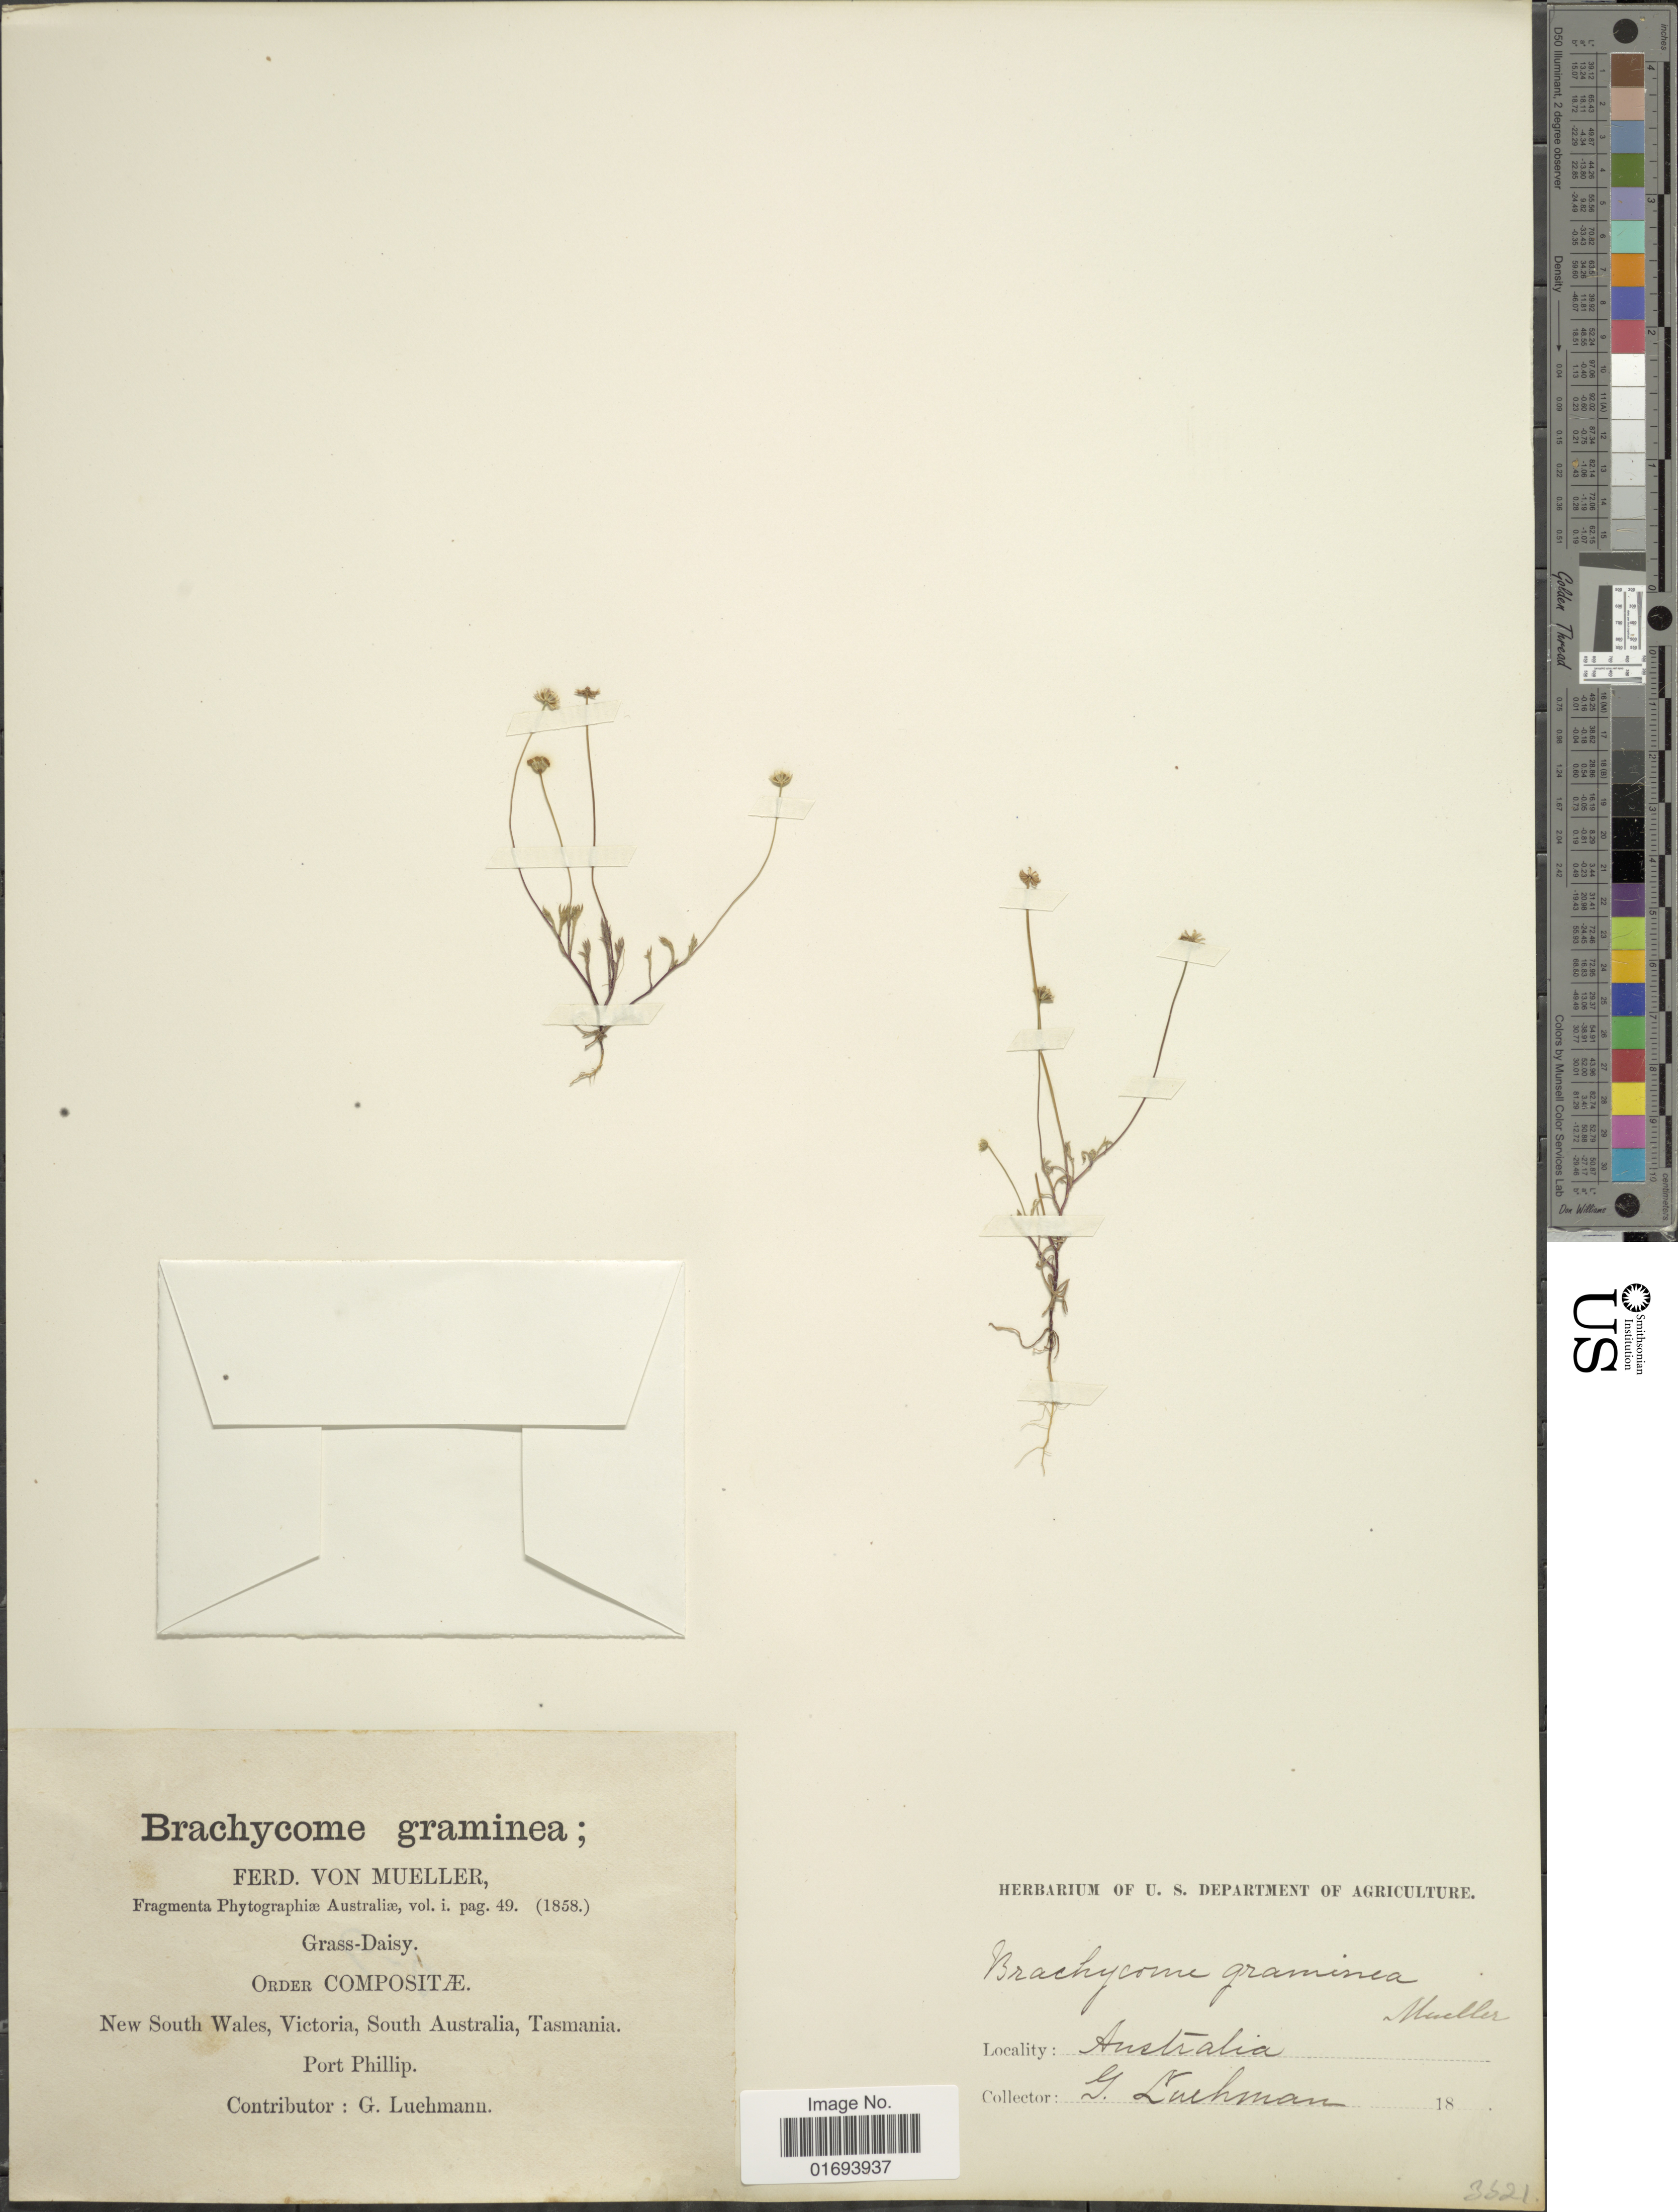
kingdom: Plantae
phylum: Tracheophyta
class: Magnoliopsida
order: Asterales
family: Asteraceae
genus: Brachyscome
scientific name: Brachyscome graminea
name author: (Labill.) F. Muell.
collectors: G. Luehman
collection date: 1858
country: Australia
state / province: Victoria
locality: New South Wales, Victoria, South Australia, Tasmania. Port Phillip. Australia